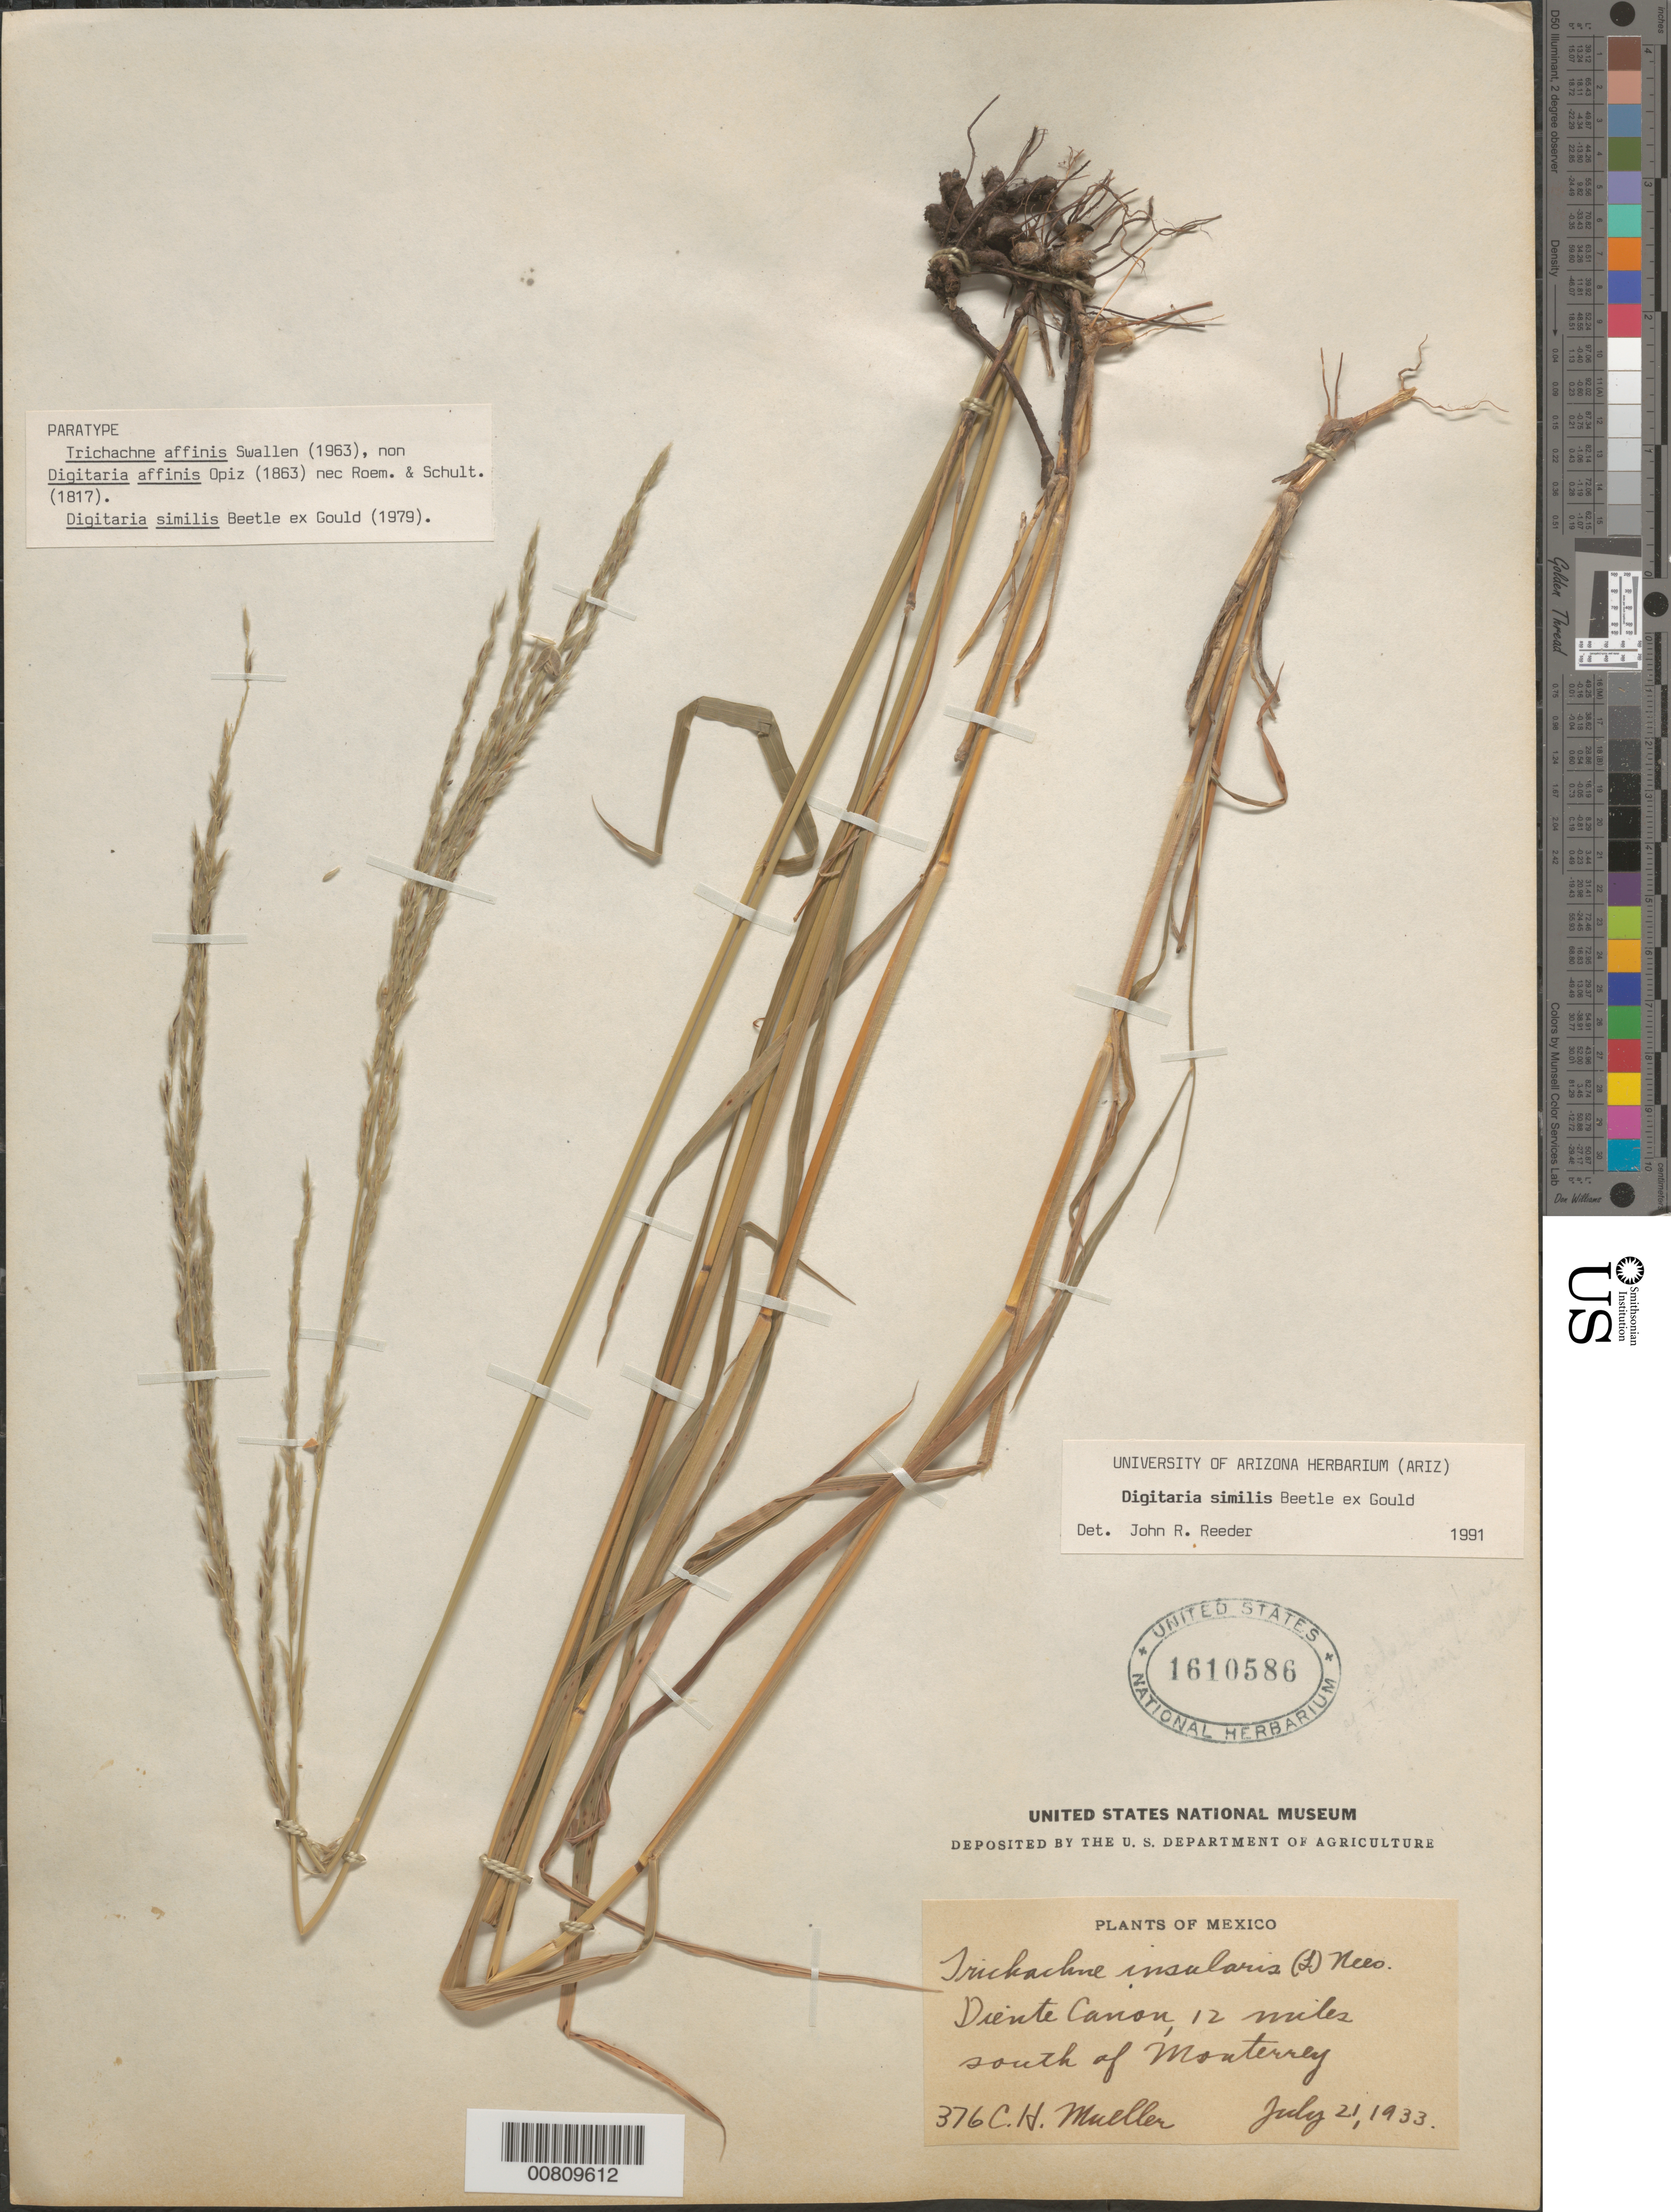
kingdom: Plantae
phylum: Tracheophyta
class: Liliopsida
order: Poales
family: Poaceae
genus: Digitaria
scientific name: Digitaria similis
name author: Beetle ex Gould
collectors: C. H. Muller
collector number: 376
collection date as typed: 21 Jul 1933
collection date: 1933-07-21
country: Mexico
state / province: Nuevo León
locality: Diente Canon, 12 mi S of Monterrey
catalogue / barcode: US 1610586